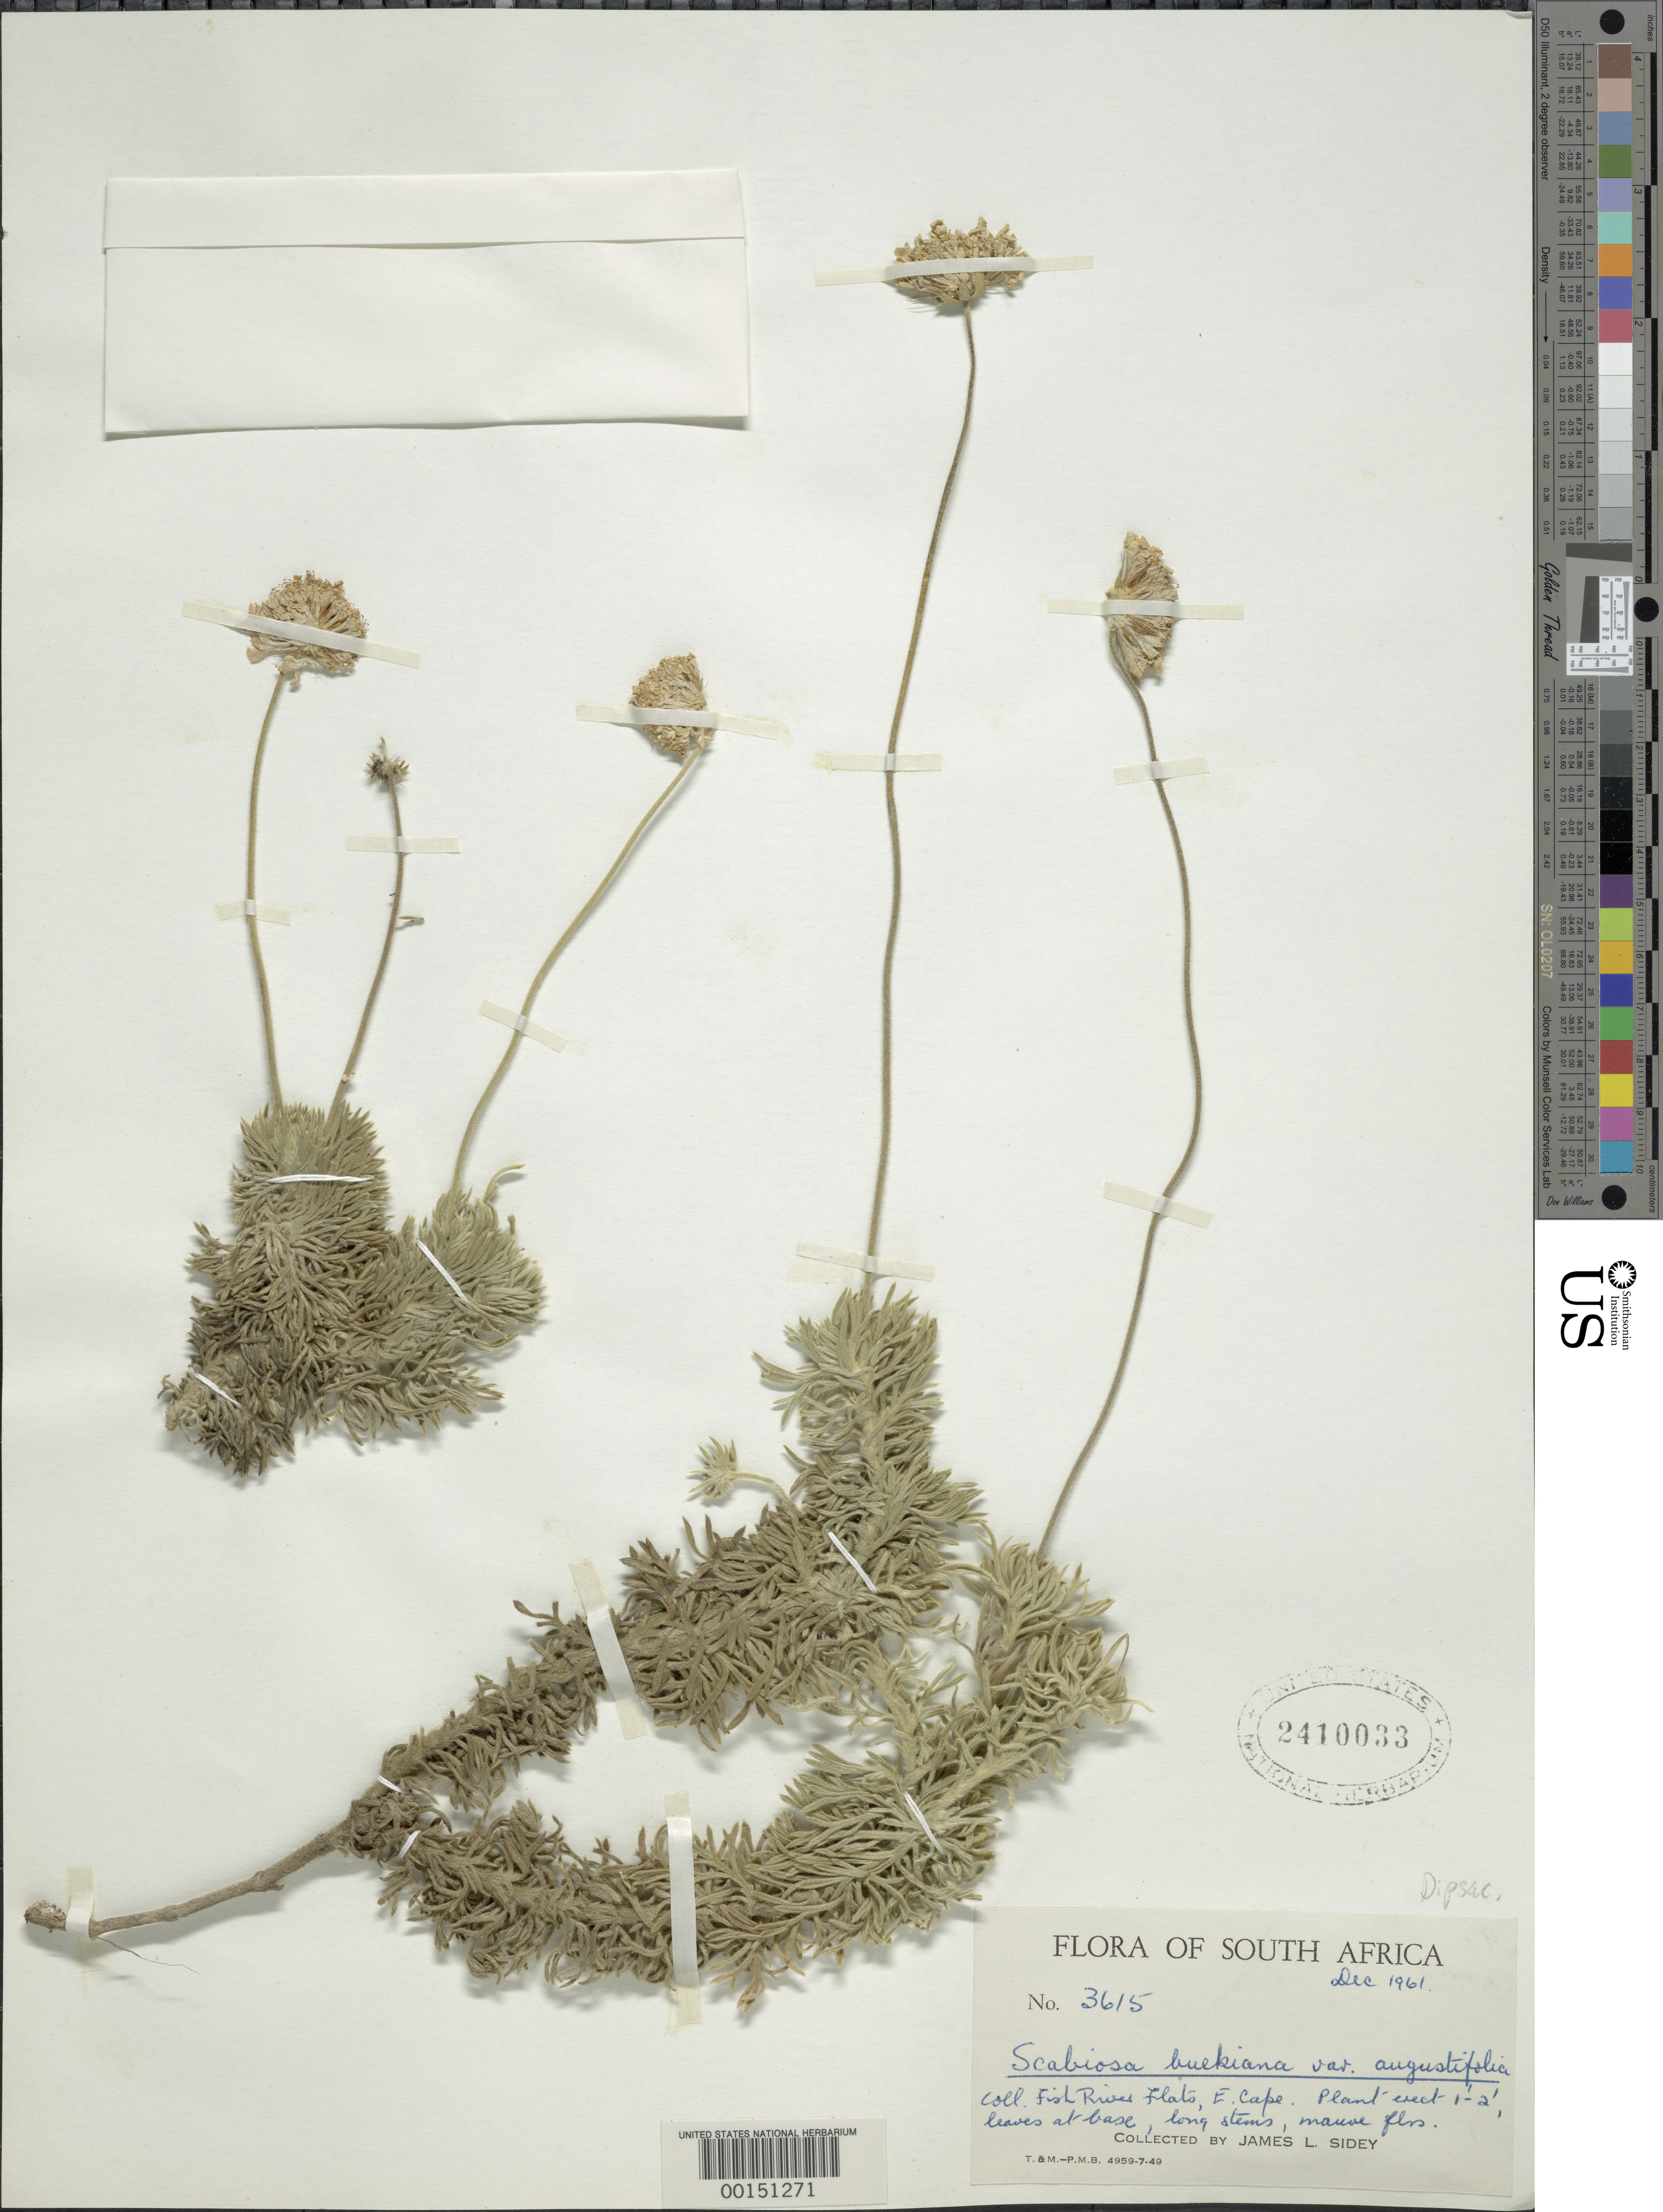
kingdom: Plantae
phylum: Tracheophyta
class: Magnoliopsida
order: Dipsacales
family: Caprifoliaceae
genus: Scabiosa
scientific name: Scabiosa buekiana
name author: Eckl. & Zeyh.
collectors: J. L. Sidey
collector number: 3615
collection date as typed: Dec 1961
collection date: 1961-12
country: South Africa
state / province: Eastern Cape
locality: Fish River Flats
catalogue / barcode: US 2410033